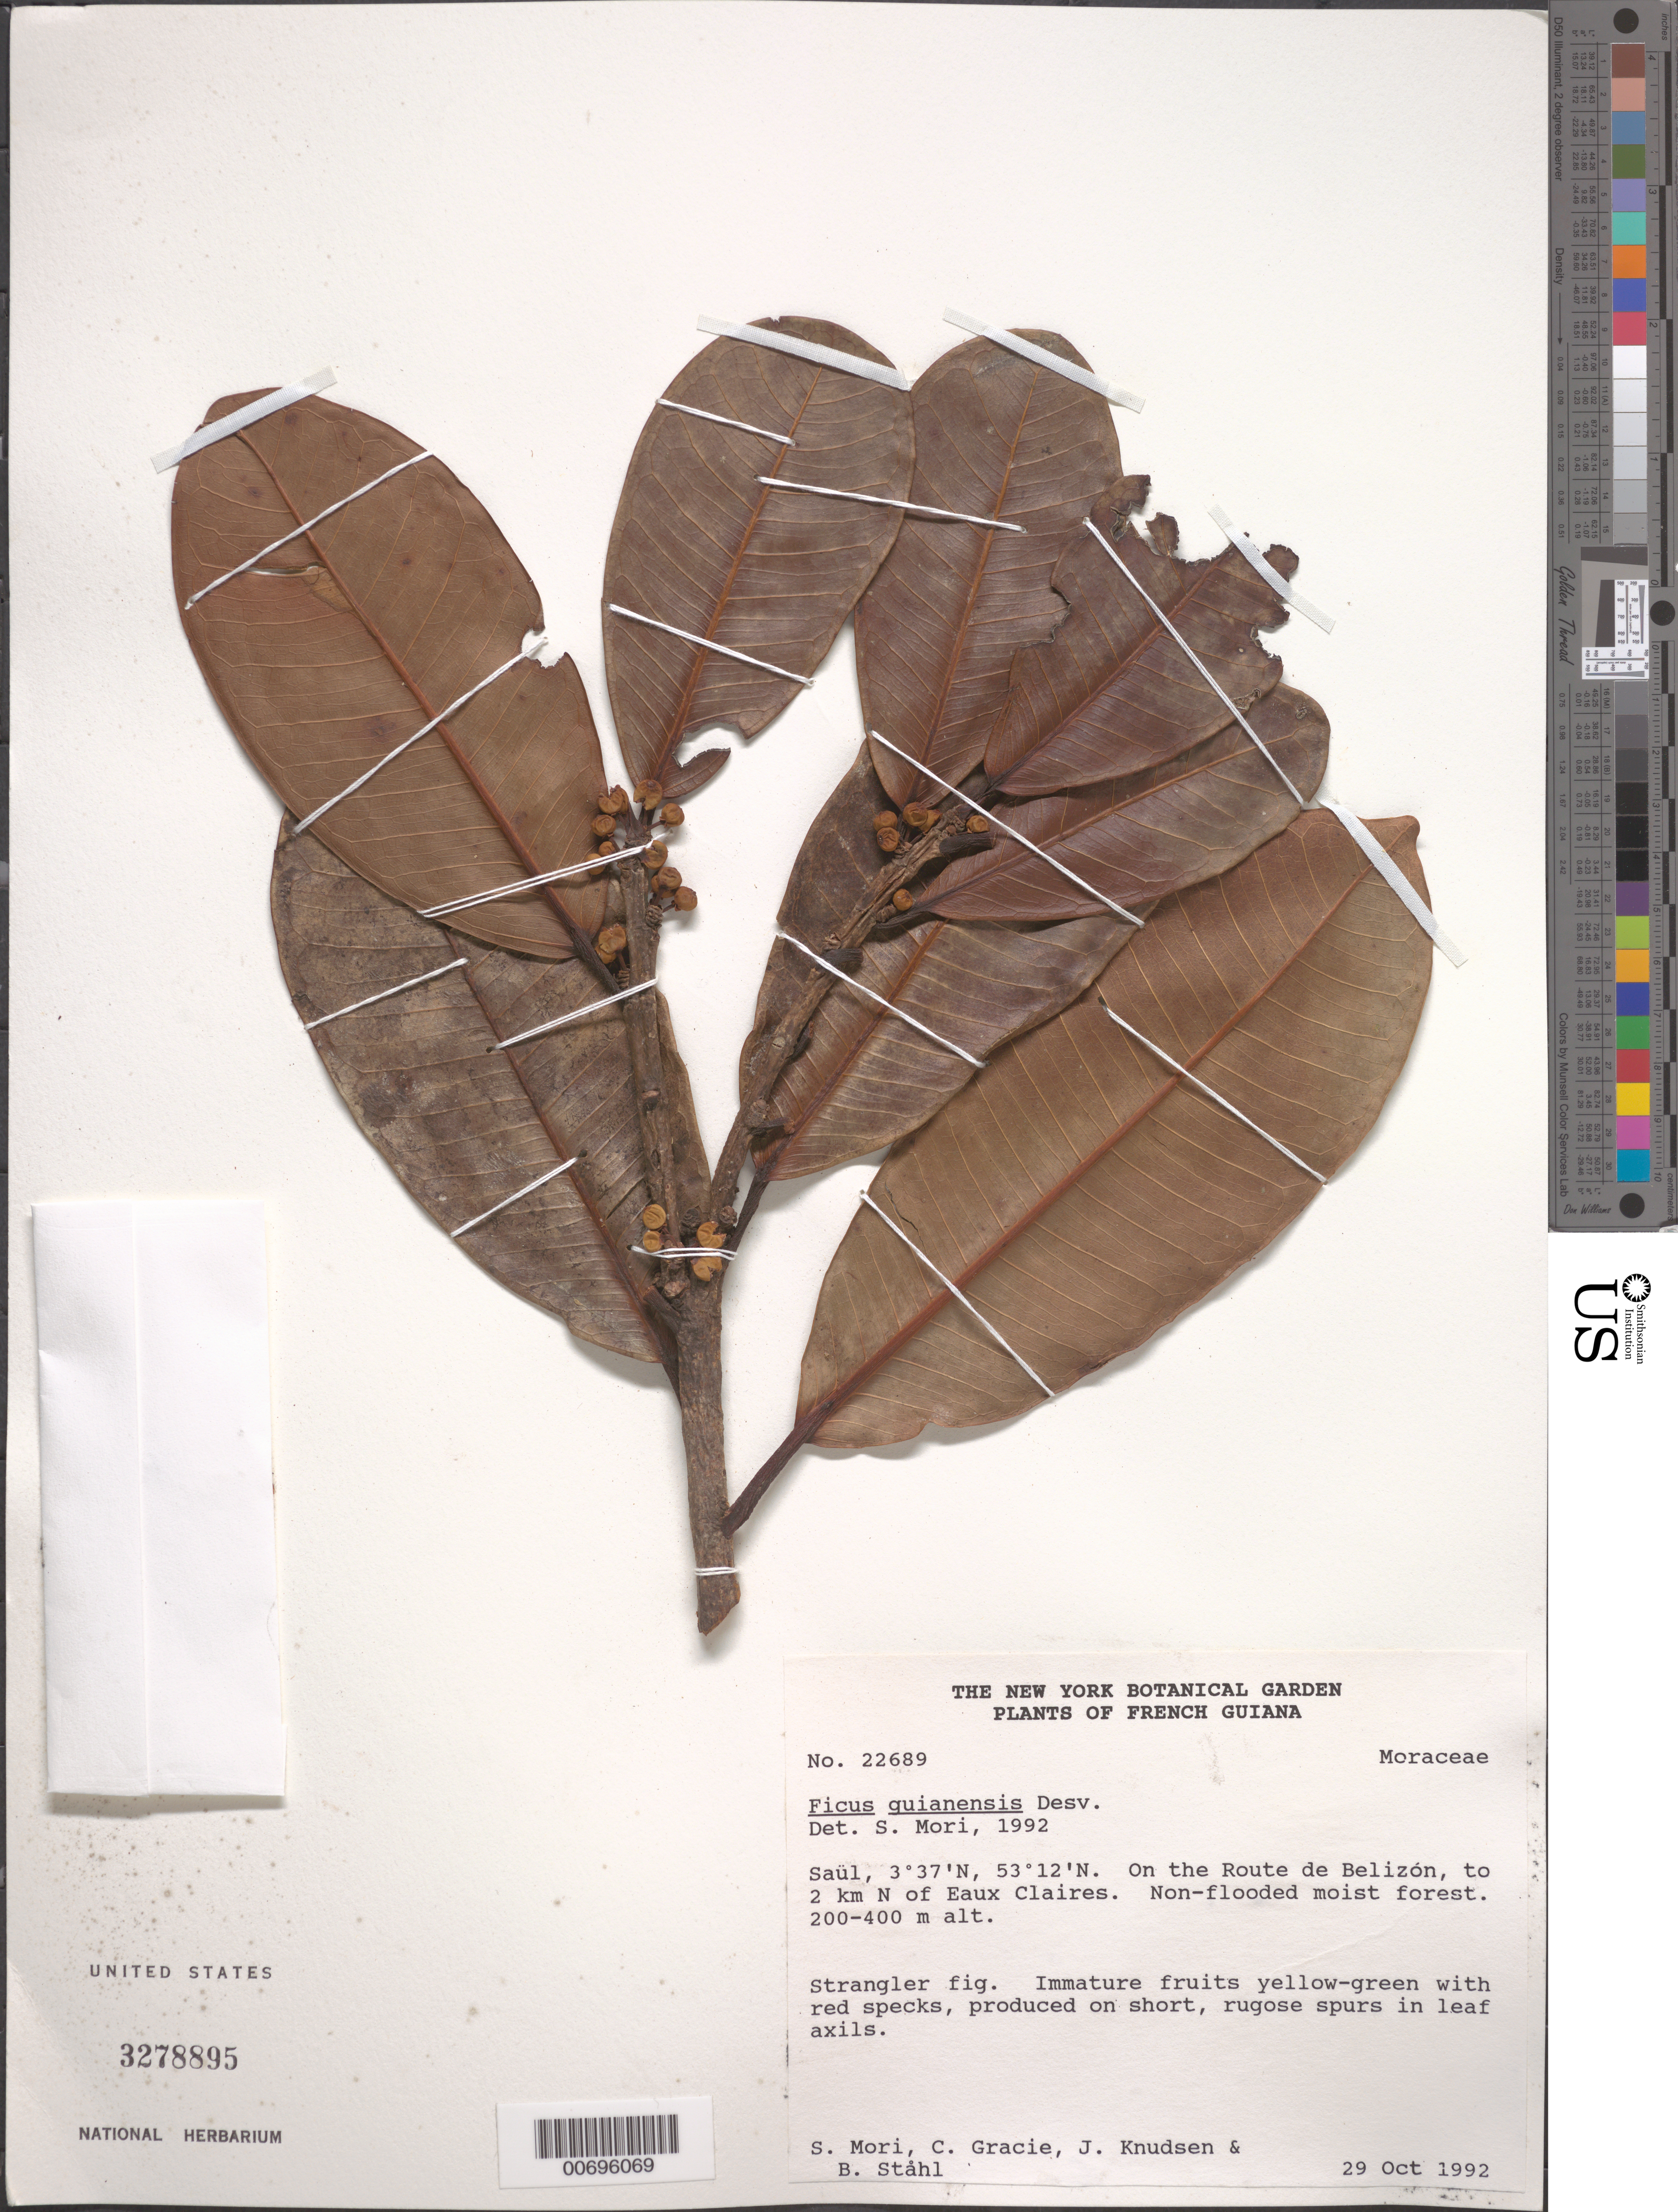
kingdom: Plantae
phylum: Tracheophyta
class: Magnoliopsida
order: Rosales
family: Moraceae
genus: Ficus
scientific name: Ficus guianensis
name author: Desv. ex Ham.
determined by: Mori, Scott A.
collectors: S. Mori, C. A. Gracie, J. Knudsen & B. Ståhl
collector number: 22689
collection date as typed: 29-Oct-92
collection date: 1992-10-29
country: French Guiana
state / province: Saint-Laurent-du-Maroni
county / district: Saül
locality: Saül, Route de Bélizon, to 2 km N of Eaux Claires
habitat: Non-flooded moist forest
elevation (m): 200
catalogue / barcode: US 3278895